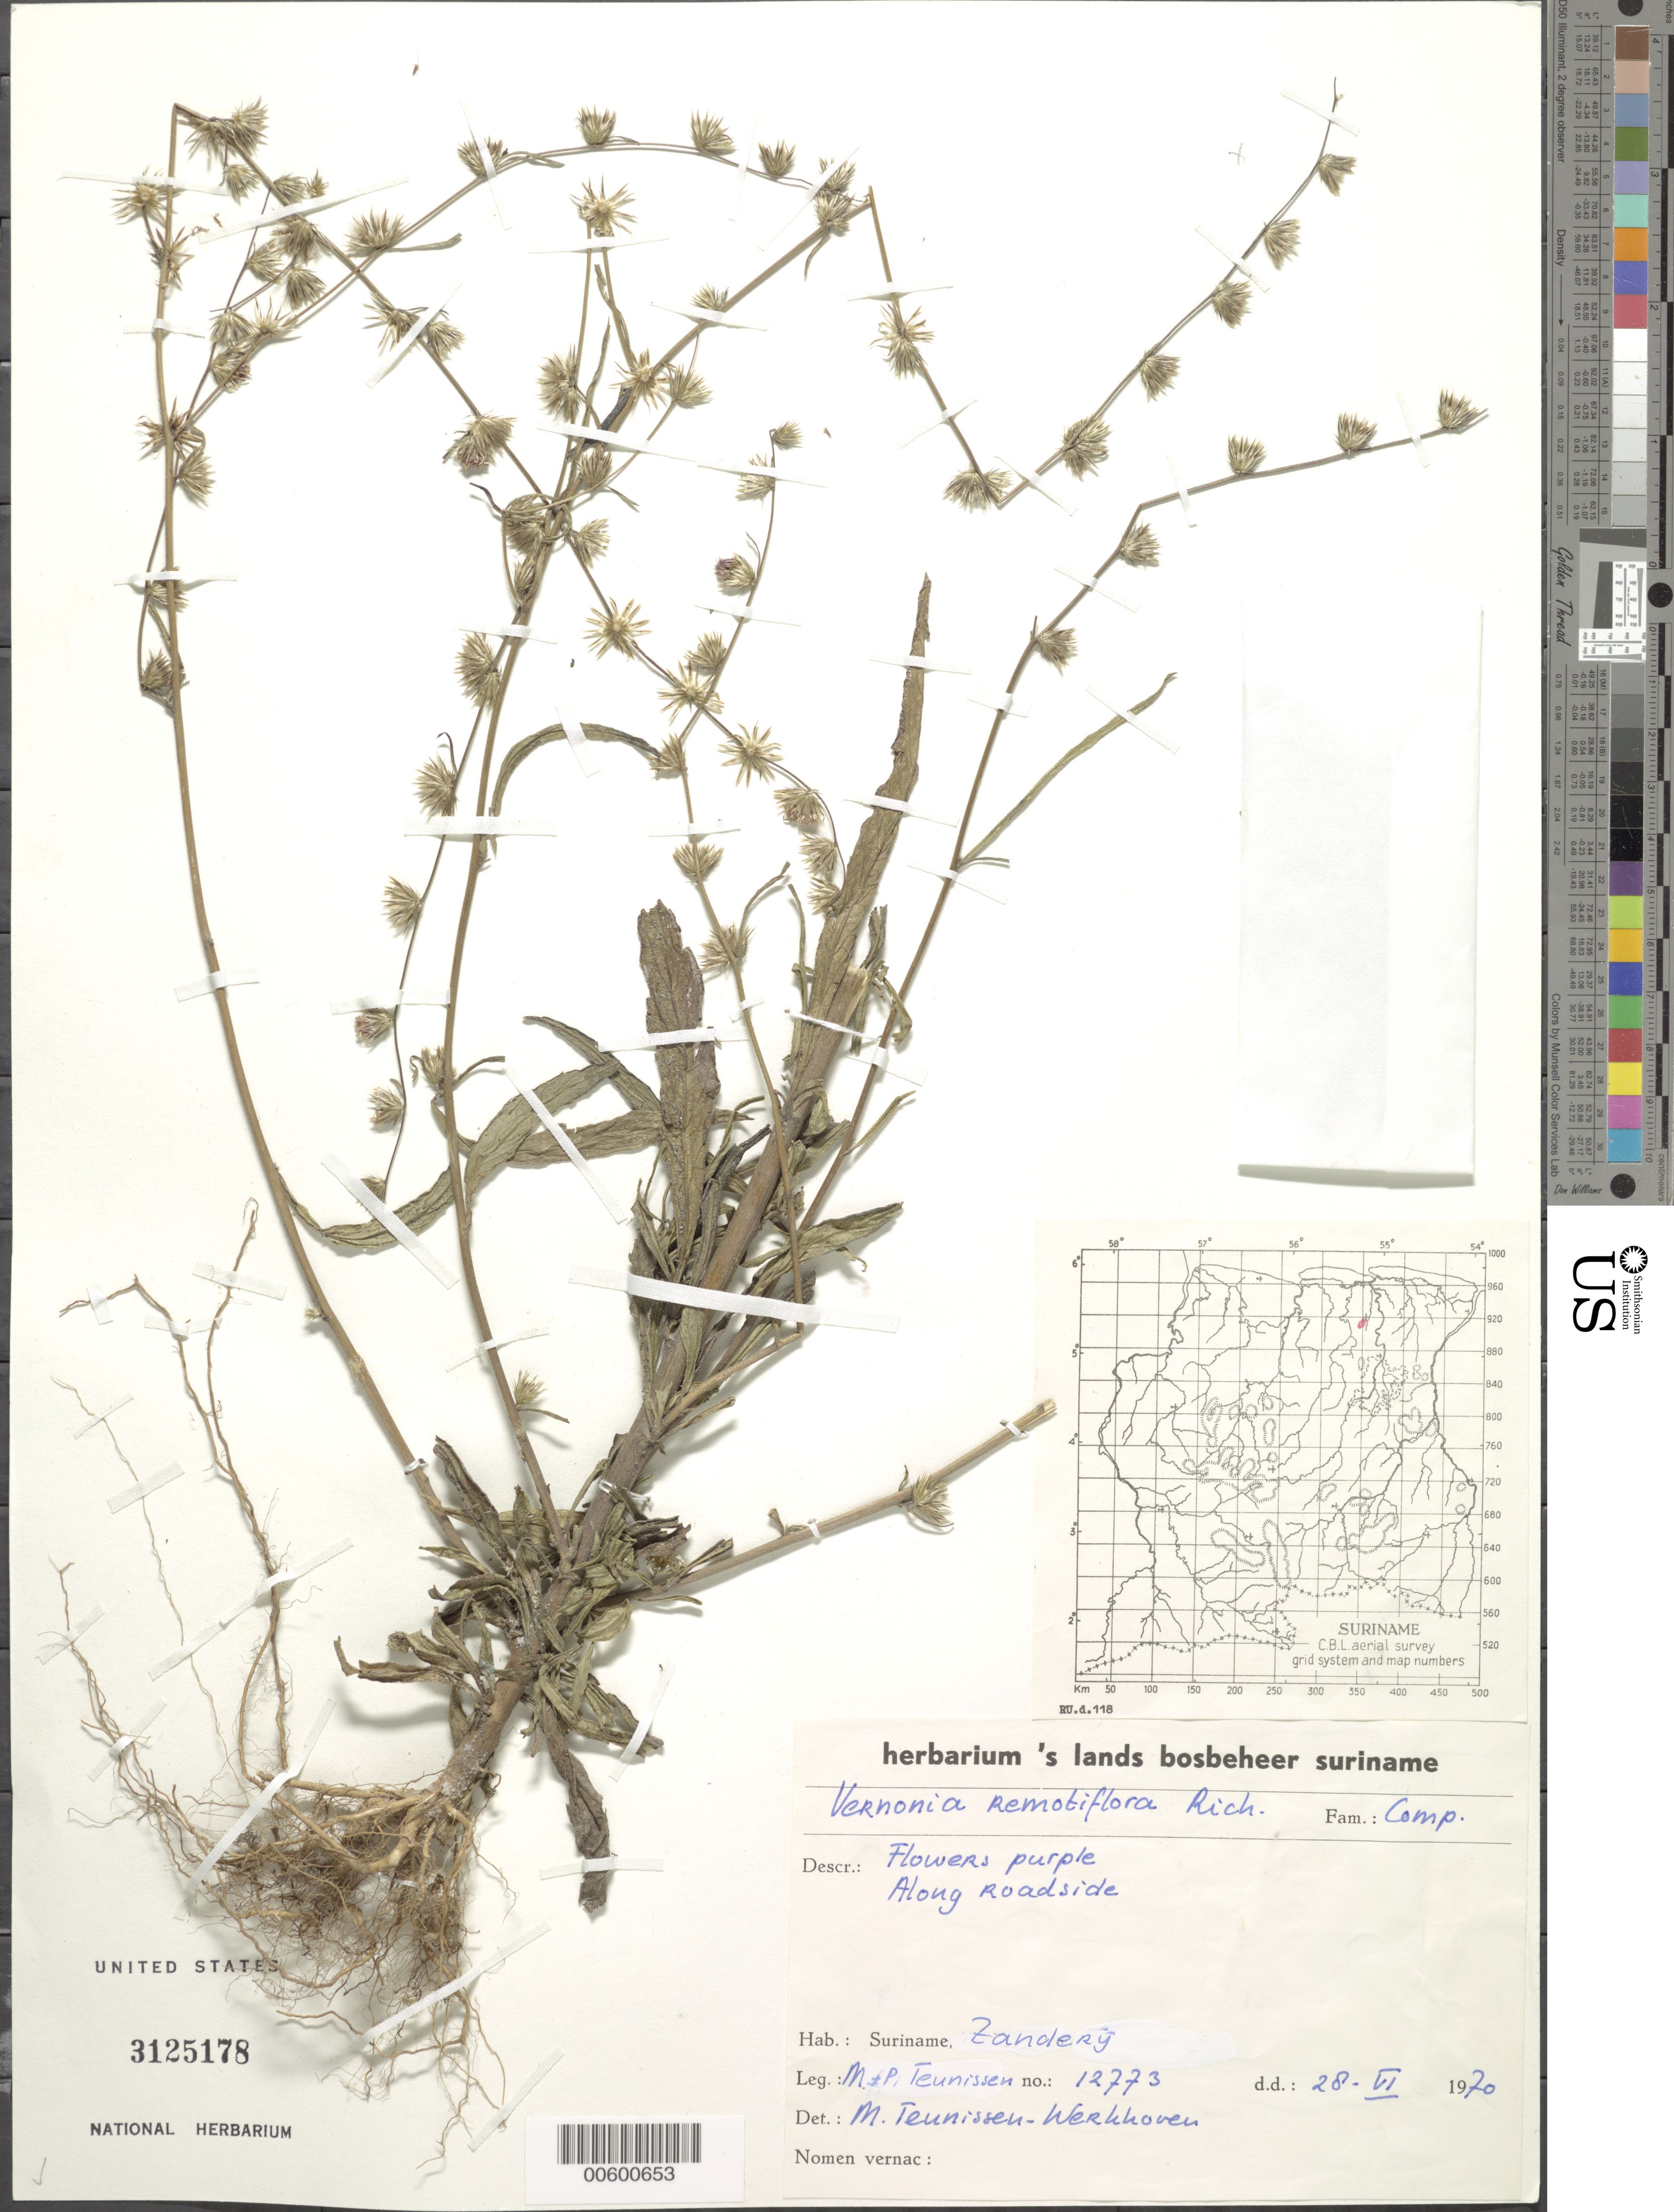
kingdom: Plantae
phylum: Tracheophyta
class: Magnoliopsida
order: Asterales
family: Asteraceae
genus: Lepidaploa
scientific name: Lepidaploa remotiflora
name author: (Rich.) H. Rob.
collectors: M. Teunissen-werkhoven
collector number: LBB 12773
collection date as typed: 28-Jun-70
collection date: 1970-06-28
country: Suriname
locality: Zanderij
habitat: Along roadside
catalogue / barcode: US 3125178